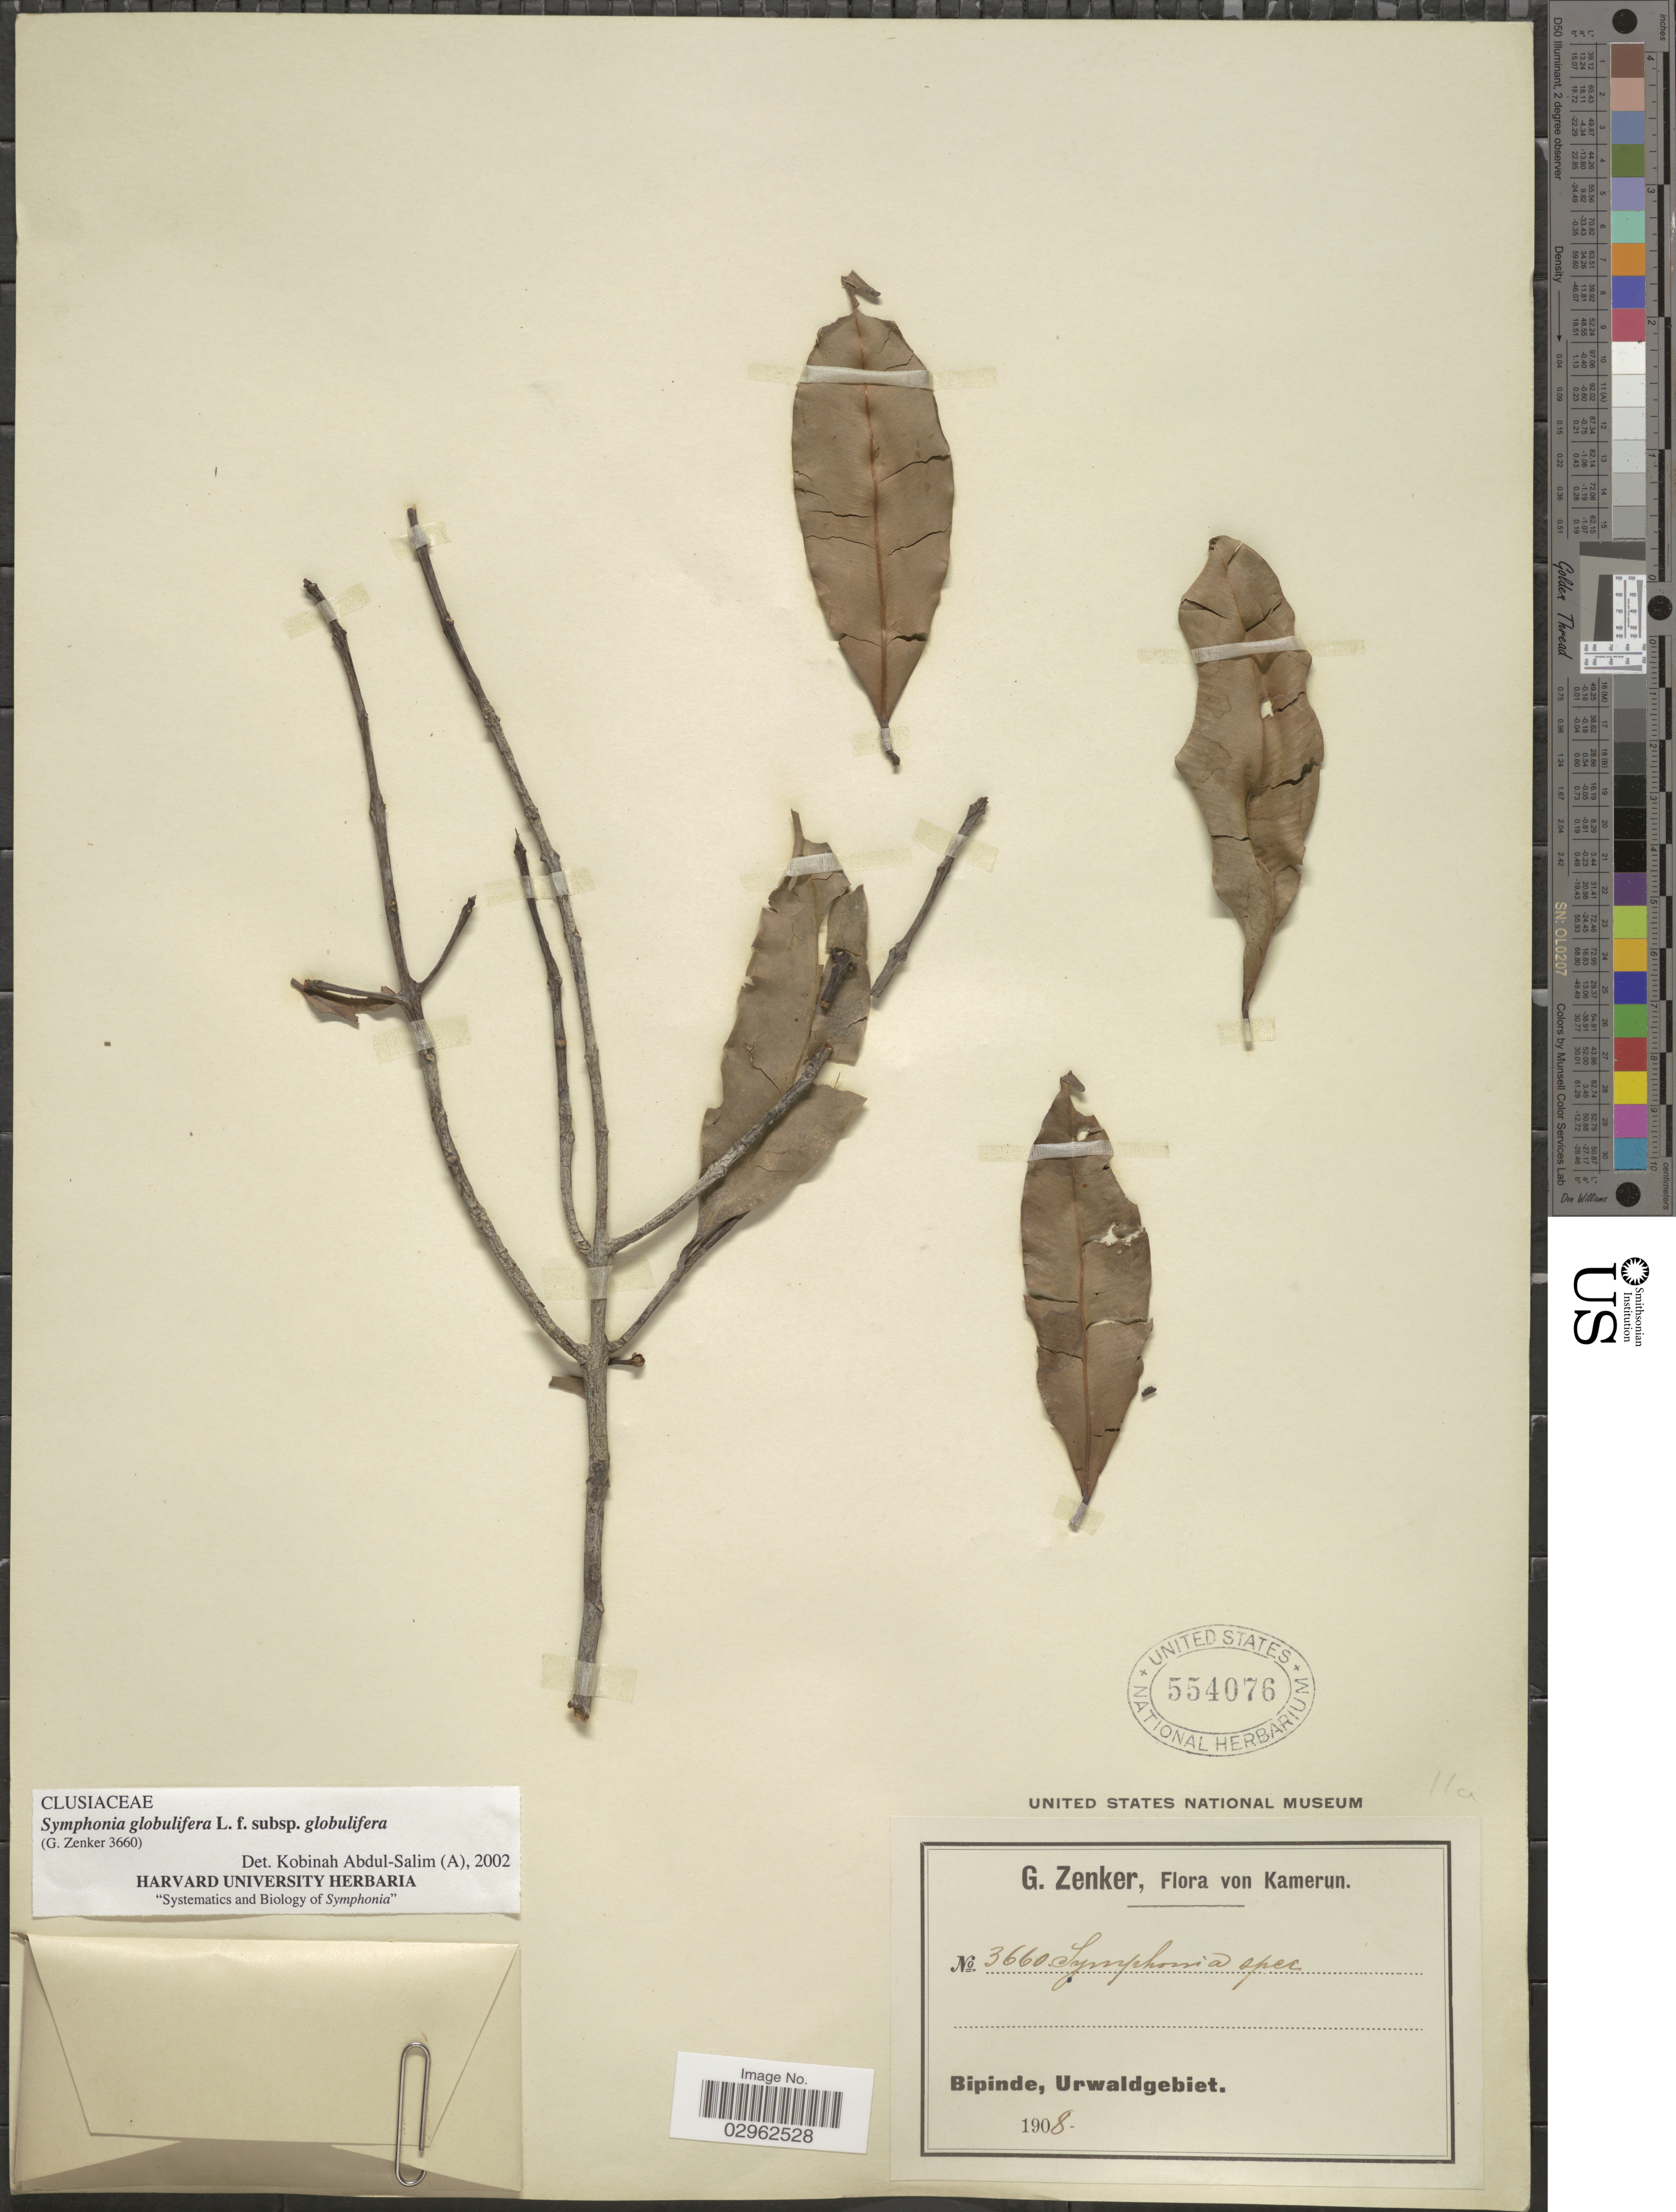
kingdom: Plantae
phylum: Tracheophyta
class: Magnoliopsida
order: Malpighiales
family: Clusiaceae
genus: Symphonia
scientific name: Symphonia globulifera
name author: L. f.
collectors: G. A. Zenker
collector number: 3660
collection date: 1908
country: Cameroon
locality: Kamerun. Bipinde, Urwaldgebiet.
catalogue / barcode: US 554076